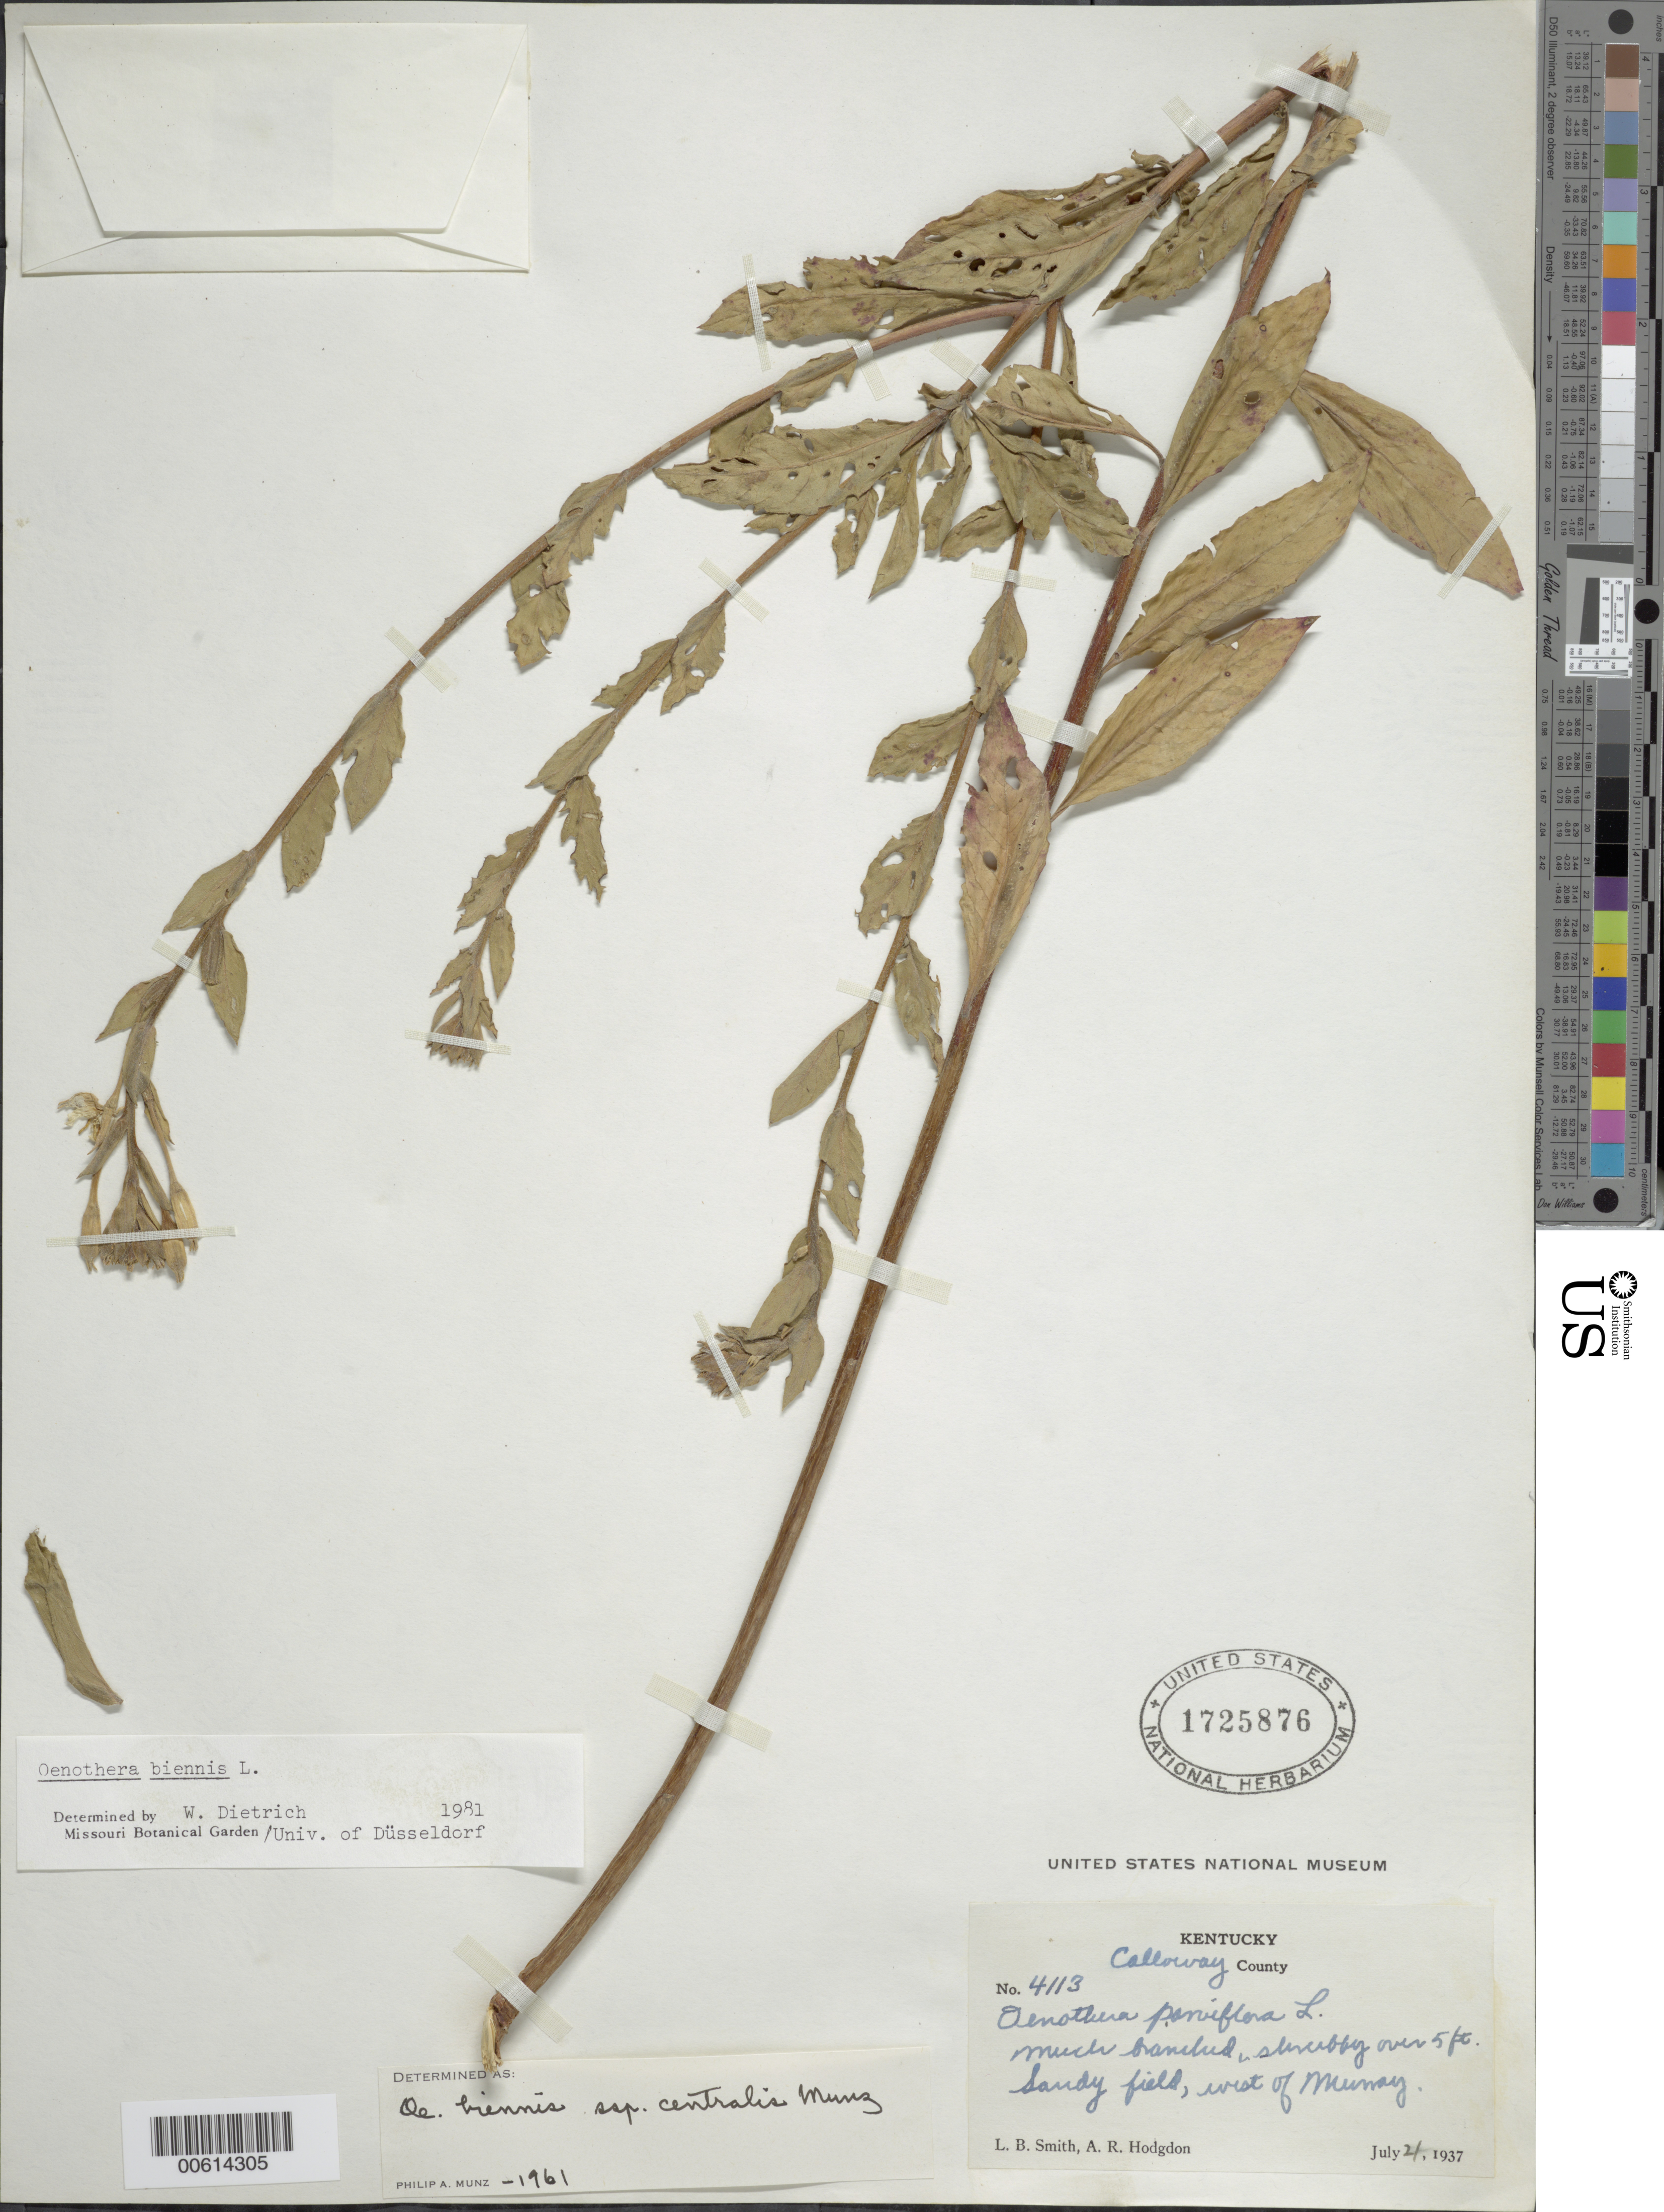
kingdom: Plantae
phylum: Tracheophyta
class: Magnoliopsida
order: Myrtales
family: Onagraceae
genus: Oenothera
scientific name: Oenothera biennis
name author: L.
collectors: L. Smith & A. R. Hodgdon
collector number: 4113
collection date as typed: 04 Jul 1937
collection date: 1937-07-04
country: United States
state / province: Kentucky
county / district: Calloway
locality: Murray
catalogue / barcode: US 1725876